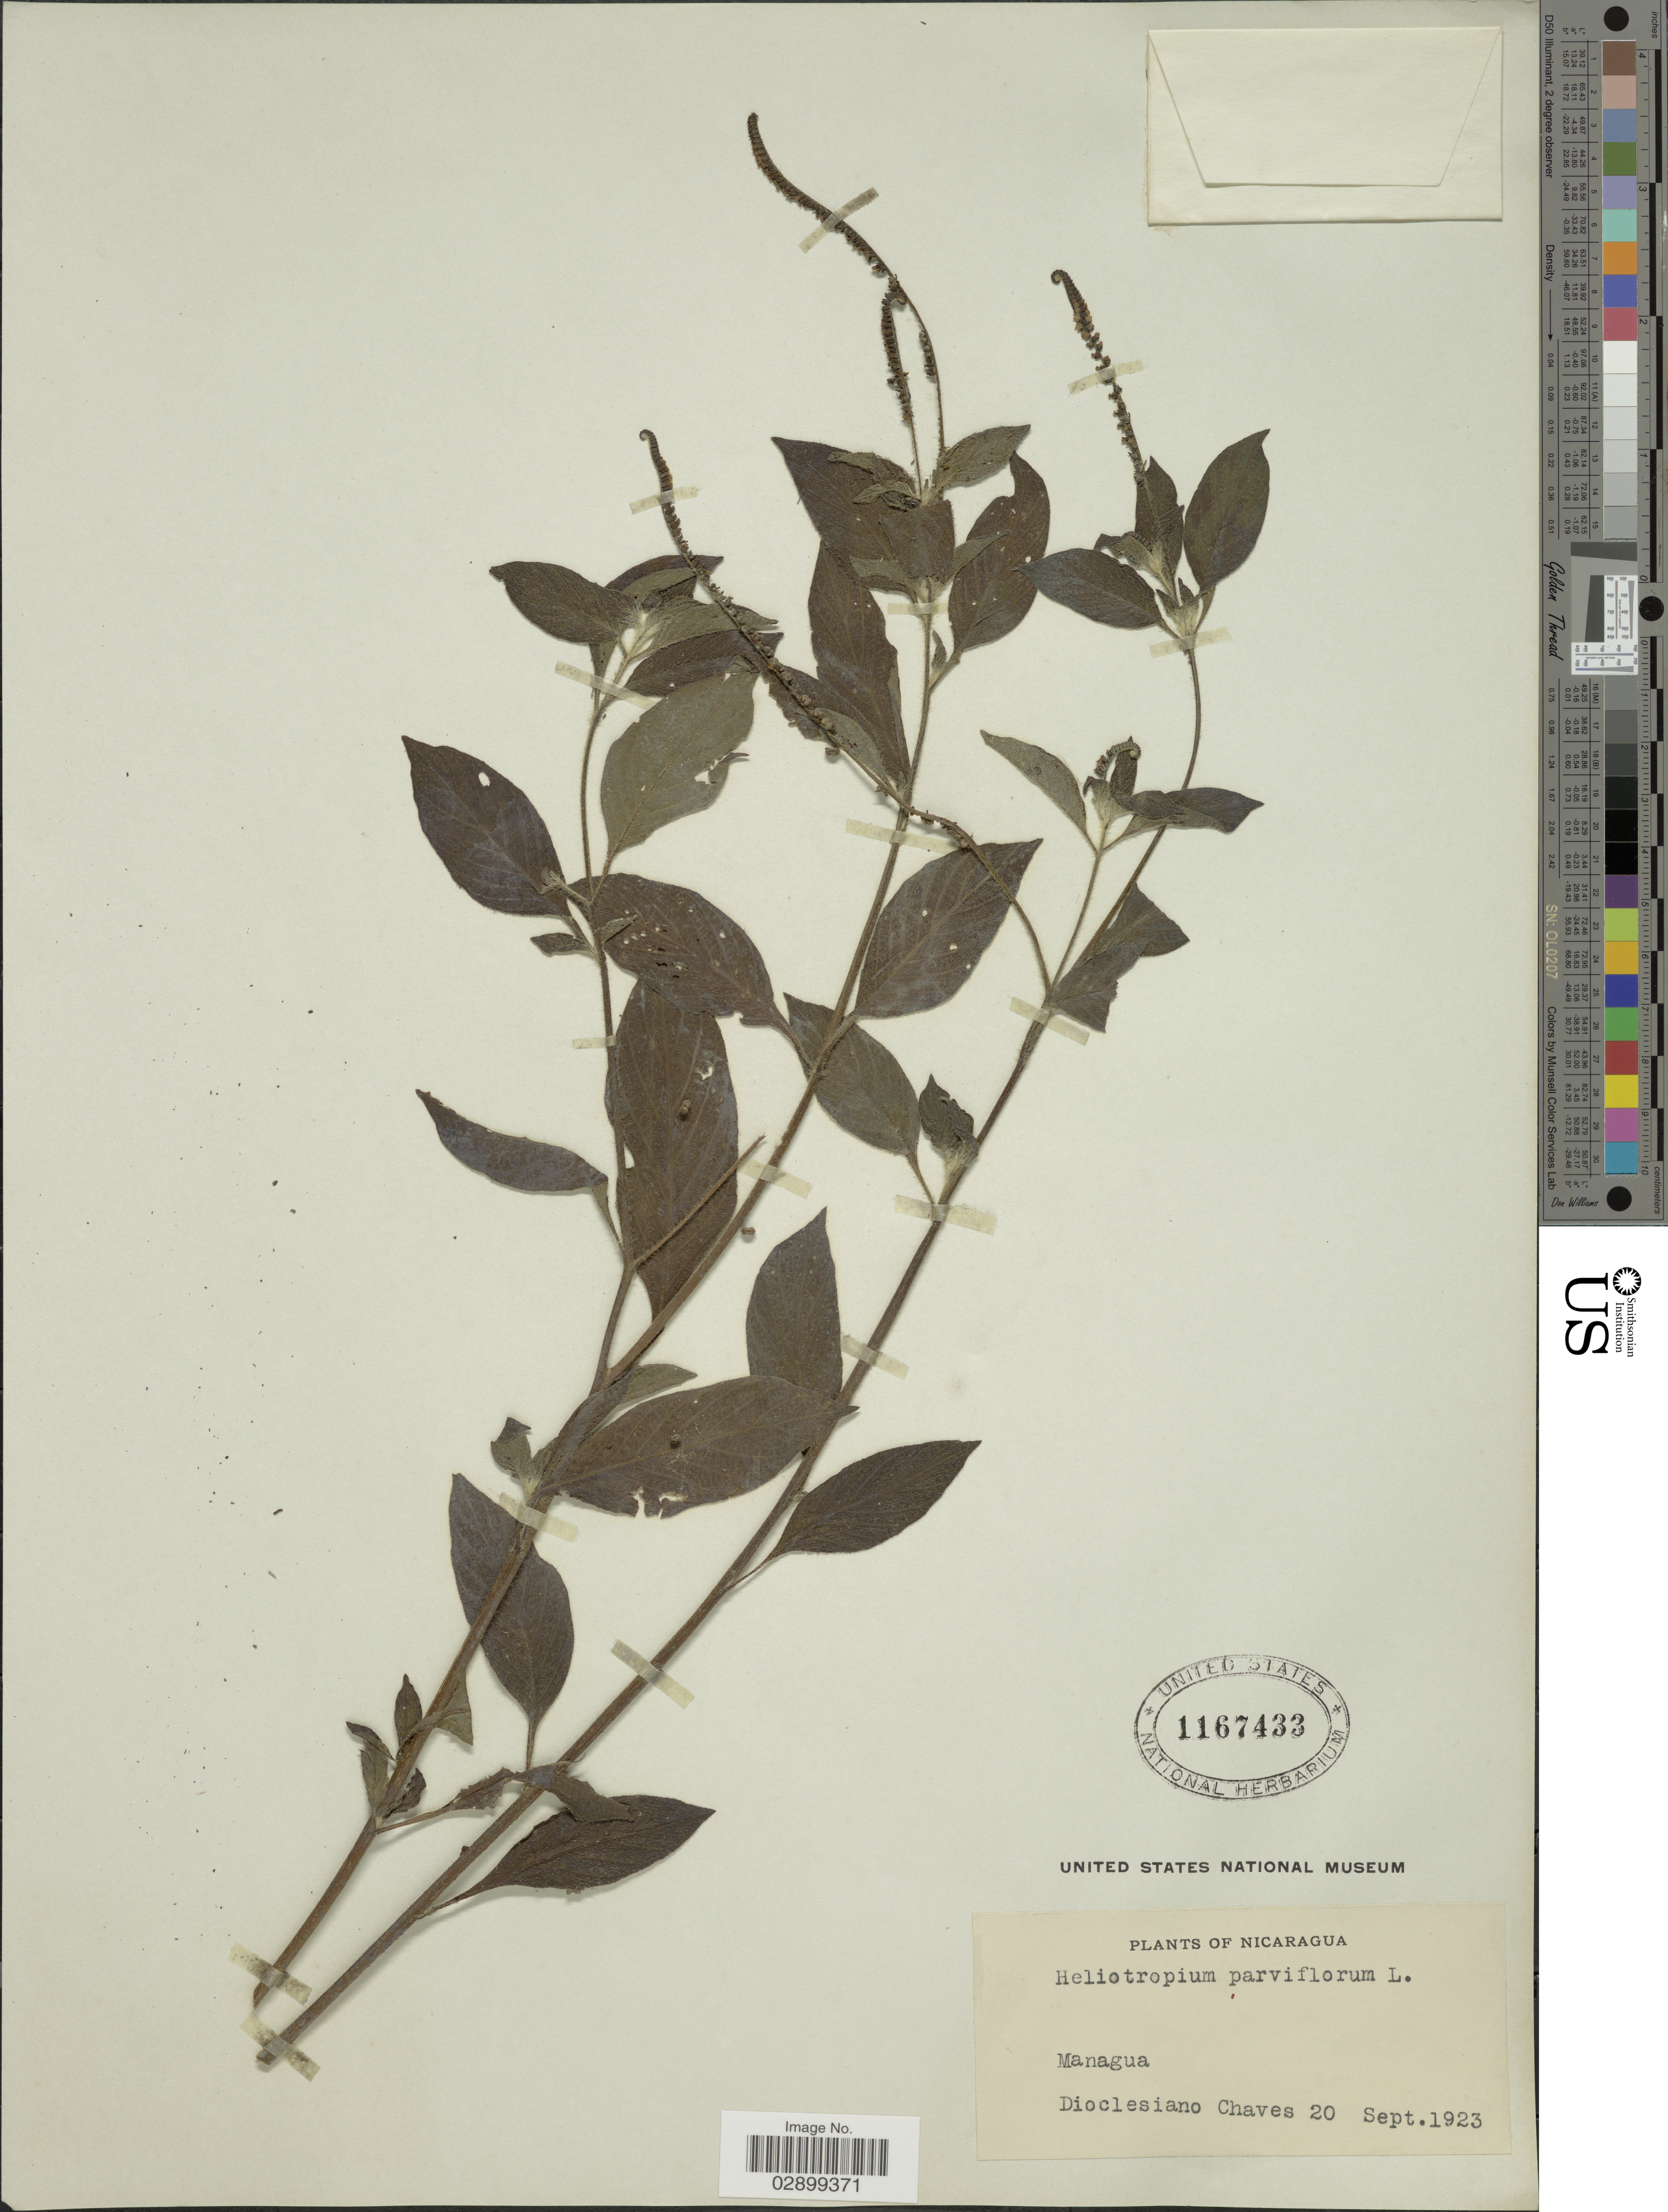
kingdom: Plantae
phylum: Tracheophyta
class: Magnoliopsida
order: Boraginales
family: Heliotropiaceae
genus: Heliotropium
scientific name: Heliotropium angiospermum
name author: Murray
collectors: D. Chaves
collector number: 20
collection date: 1923-09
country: Nicaragua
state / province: Managua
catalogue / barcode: US 1167433